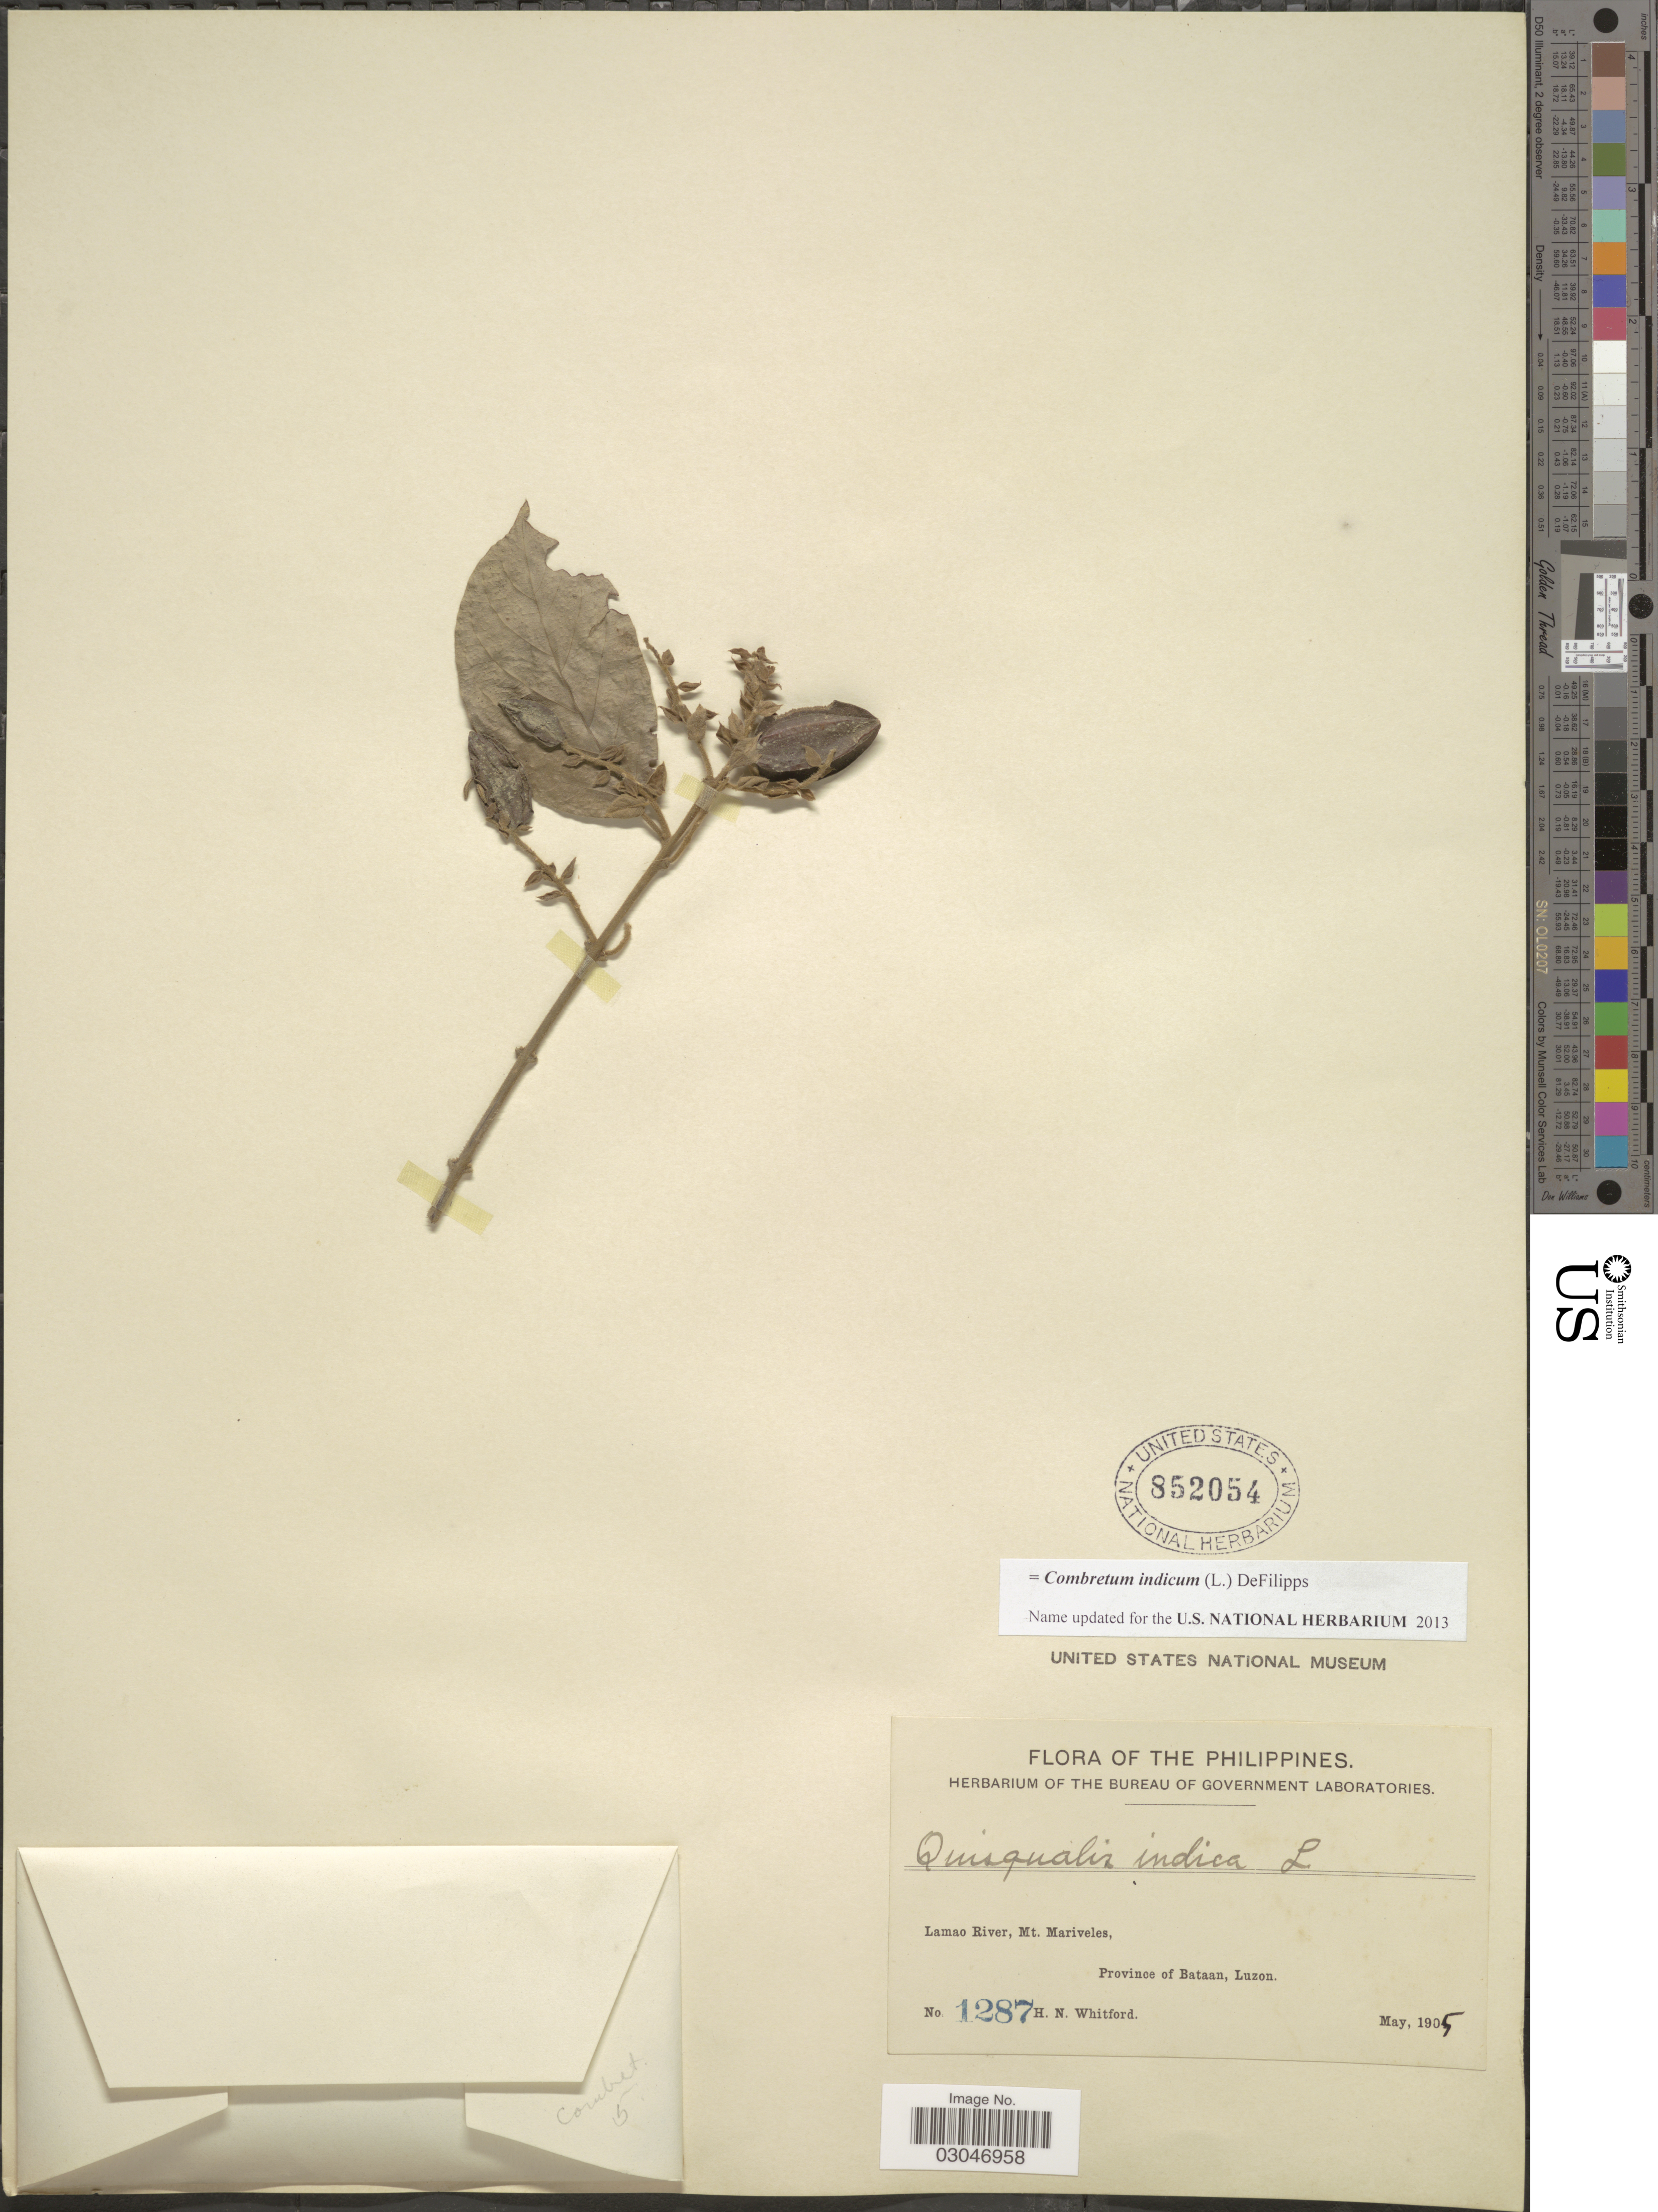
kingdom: Plantae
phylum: Tracheophyta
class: Magnoliopsida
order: Myrtales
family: Combretaceae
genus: Combretum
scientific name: Combretum indicum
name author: (L.) DeFilipps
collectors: H. N. Whitford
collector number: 1287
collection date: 1905-05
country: Philippines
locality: Lamao River, Mt. Mariveles, Province of Bataan, Luzon.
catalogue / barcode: US 852054